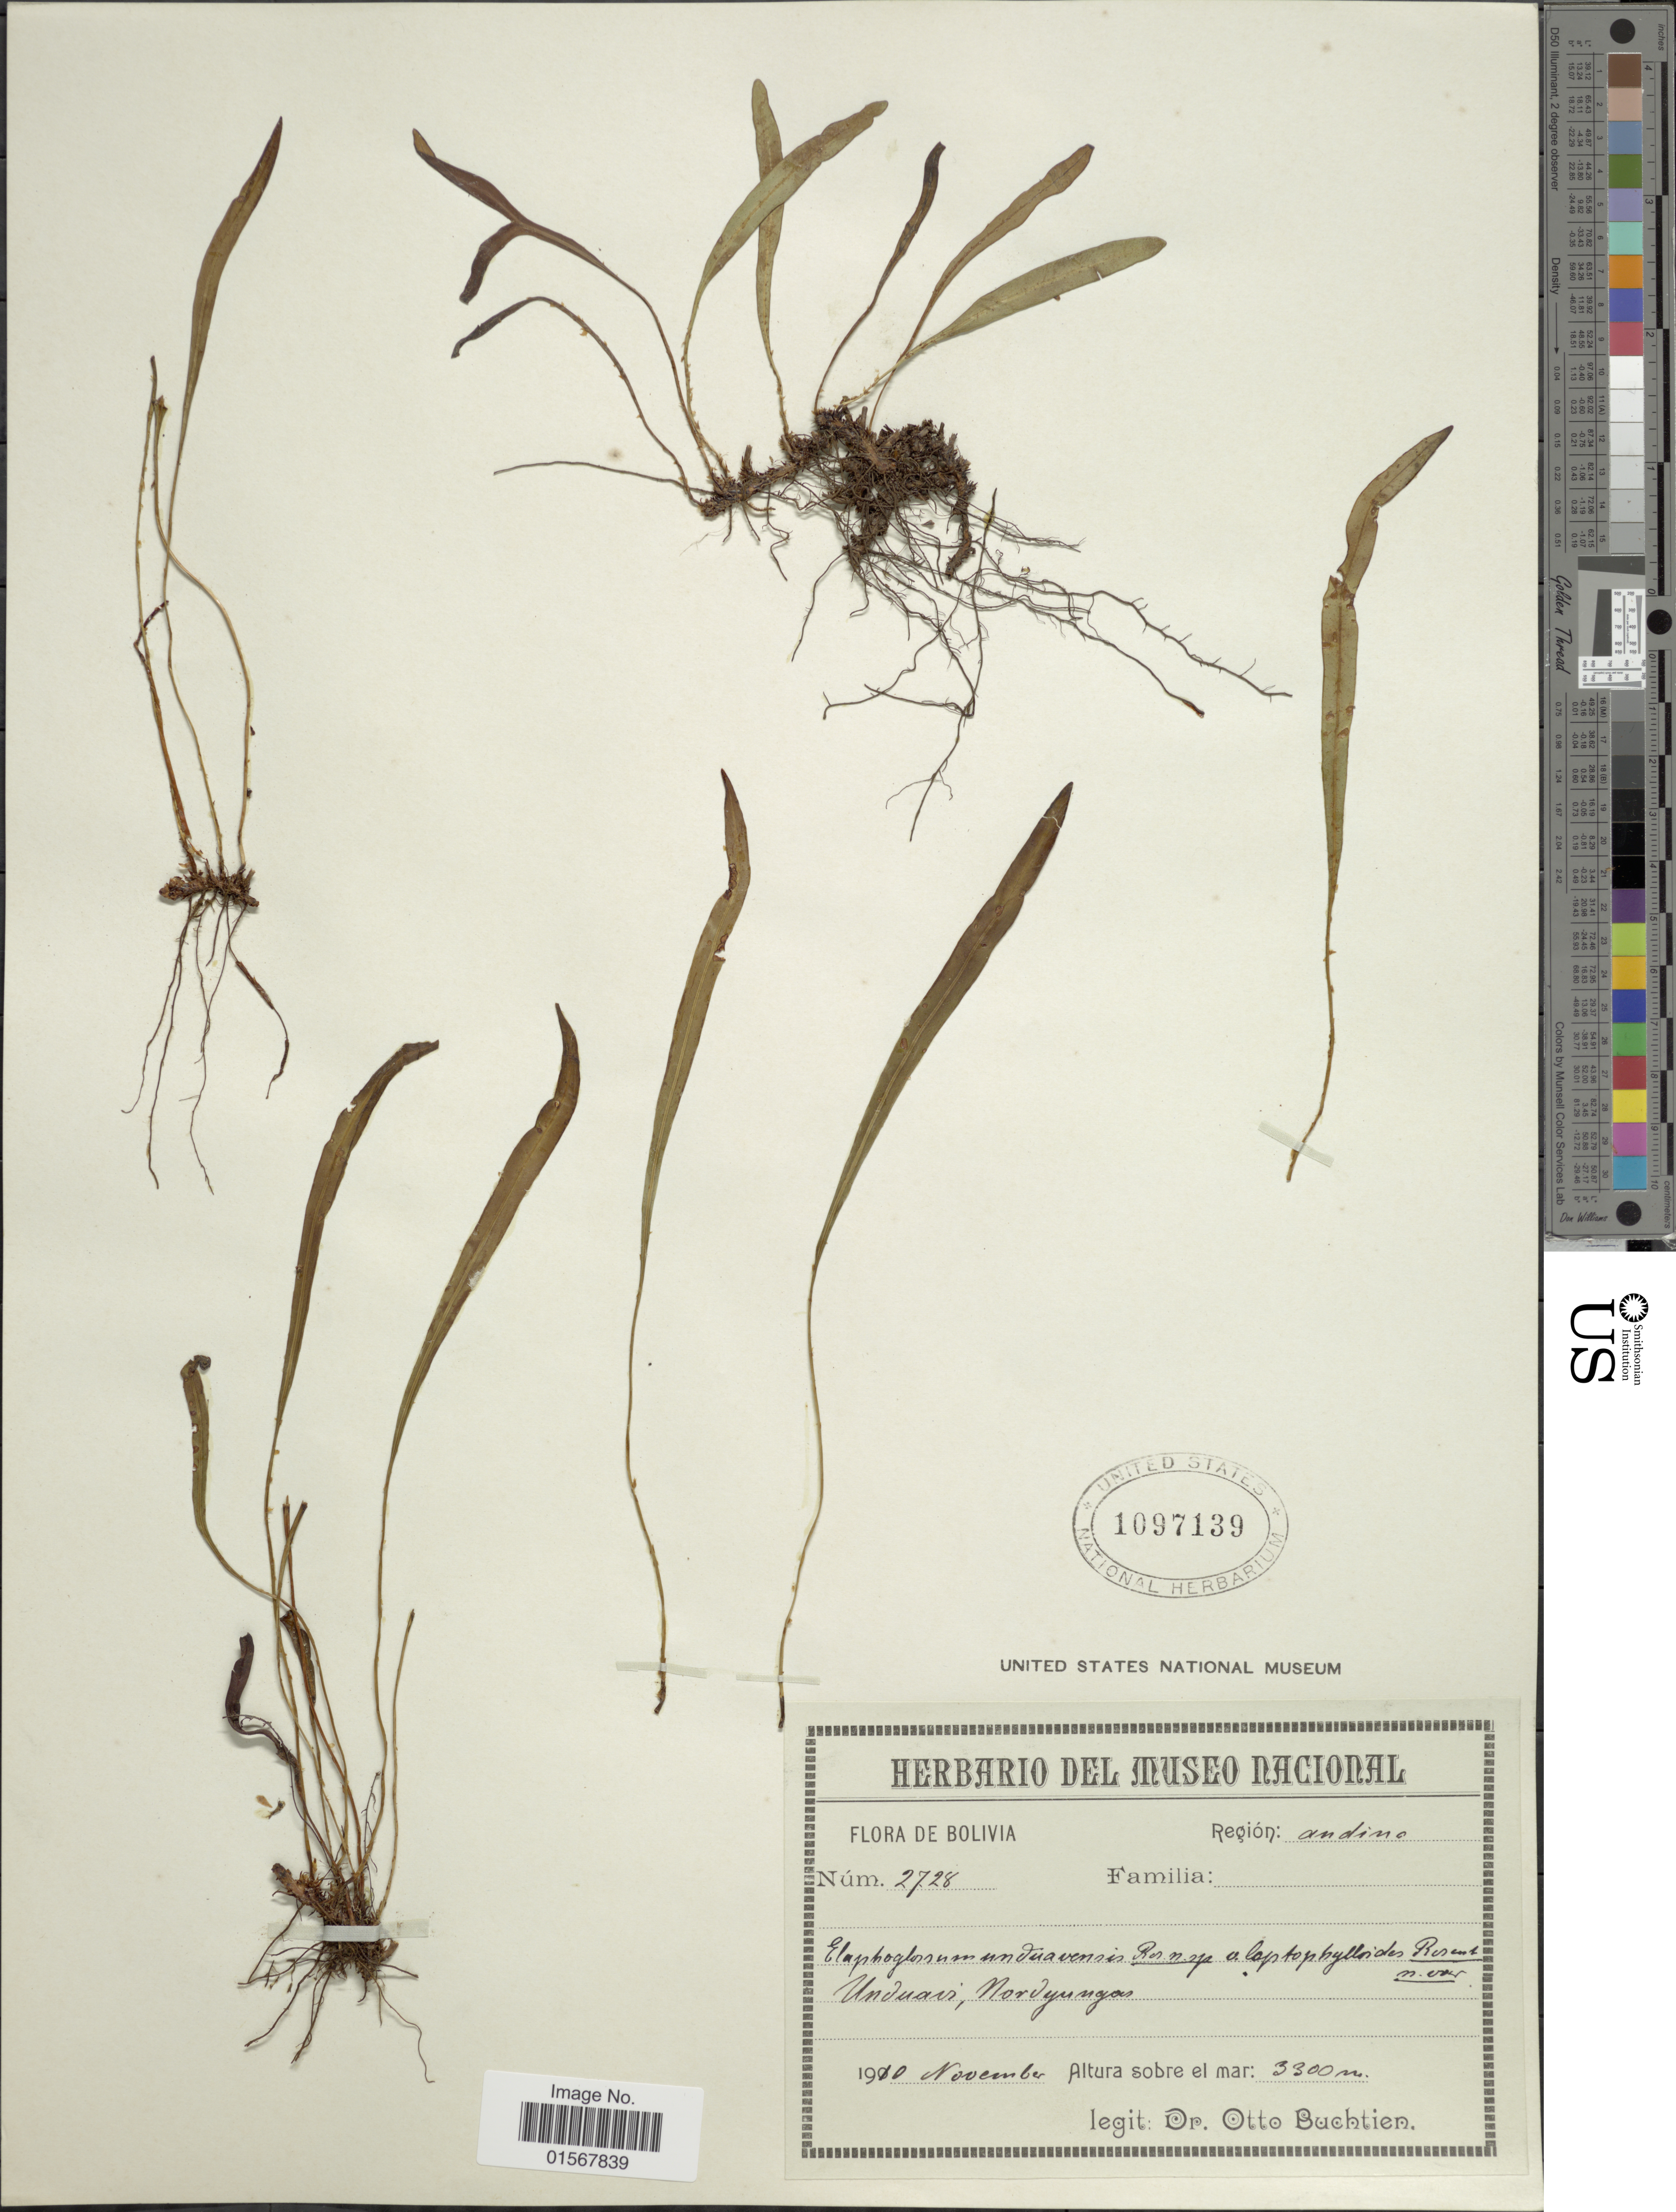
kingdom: Plantae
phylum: Tracheophyta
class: Polypodiopsida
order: Polypodiales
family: Dryopteridaceae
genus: Elaphoglossum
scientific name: Elaphoglossum unduavense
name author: Rosenst.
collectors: O. Buchtien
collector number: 2728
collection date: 1910-11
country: Bolivia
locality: Unduavi, Nordyungas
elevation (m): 3300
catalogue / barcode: US 1097139